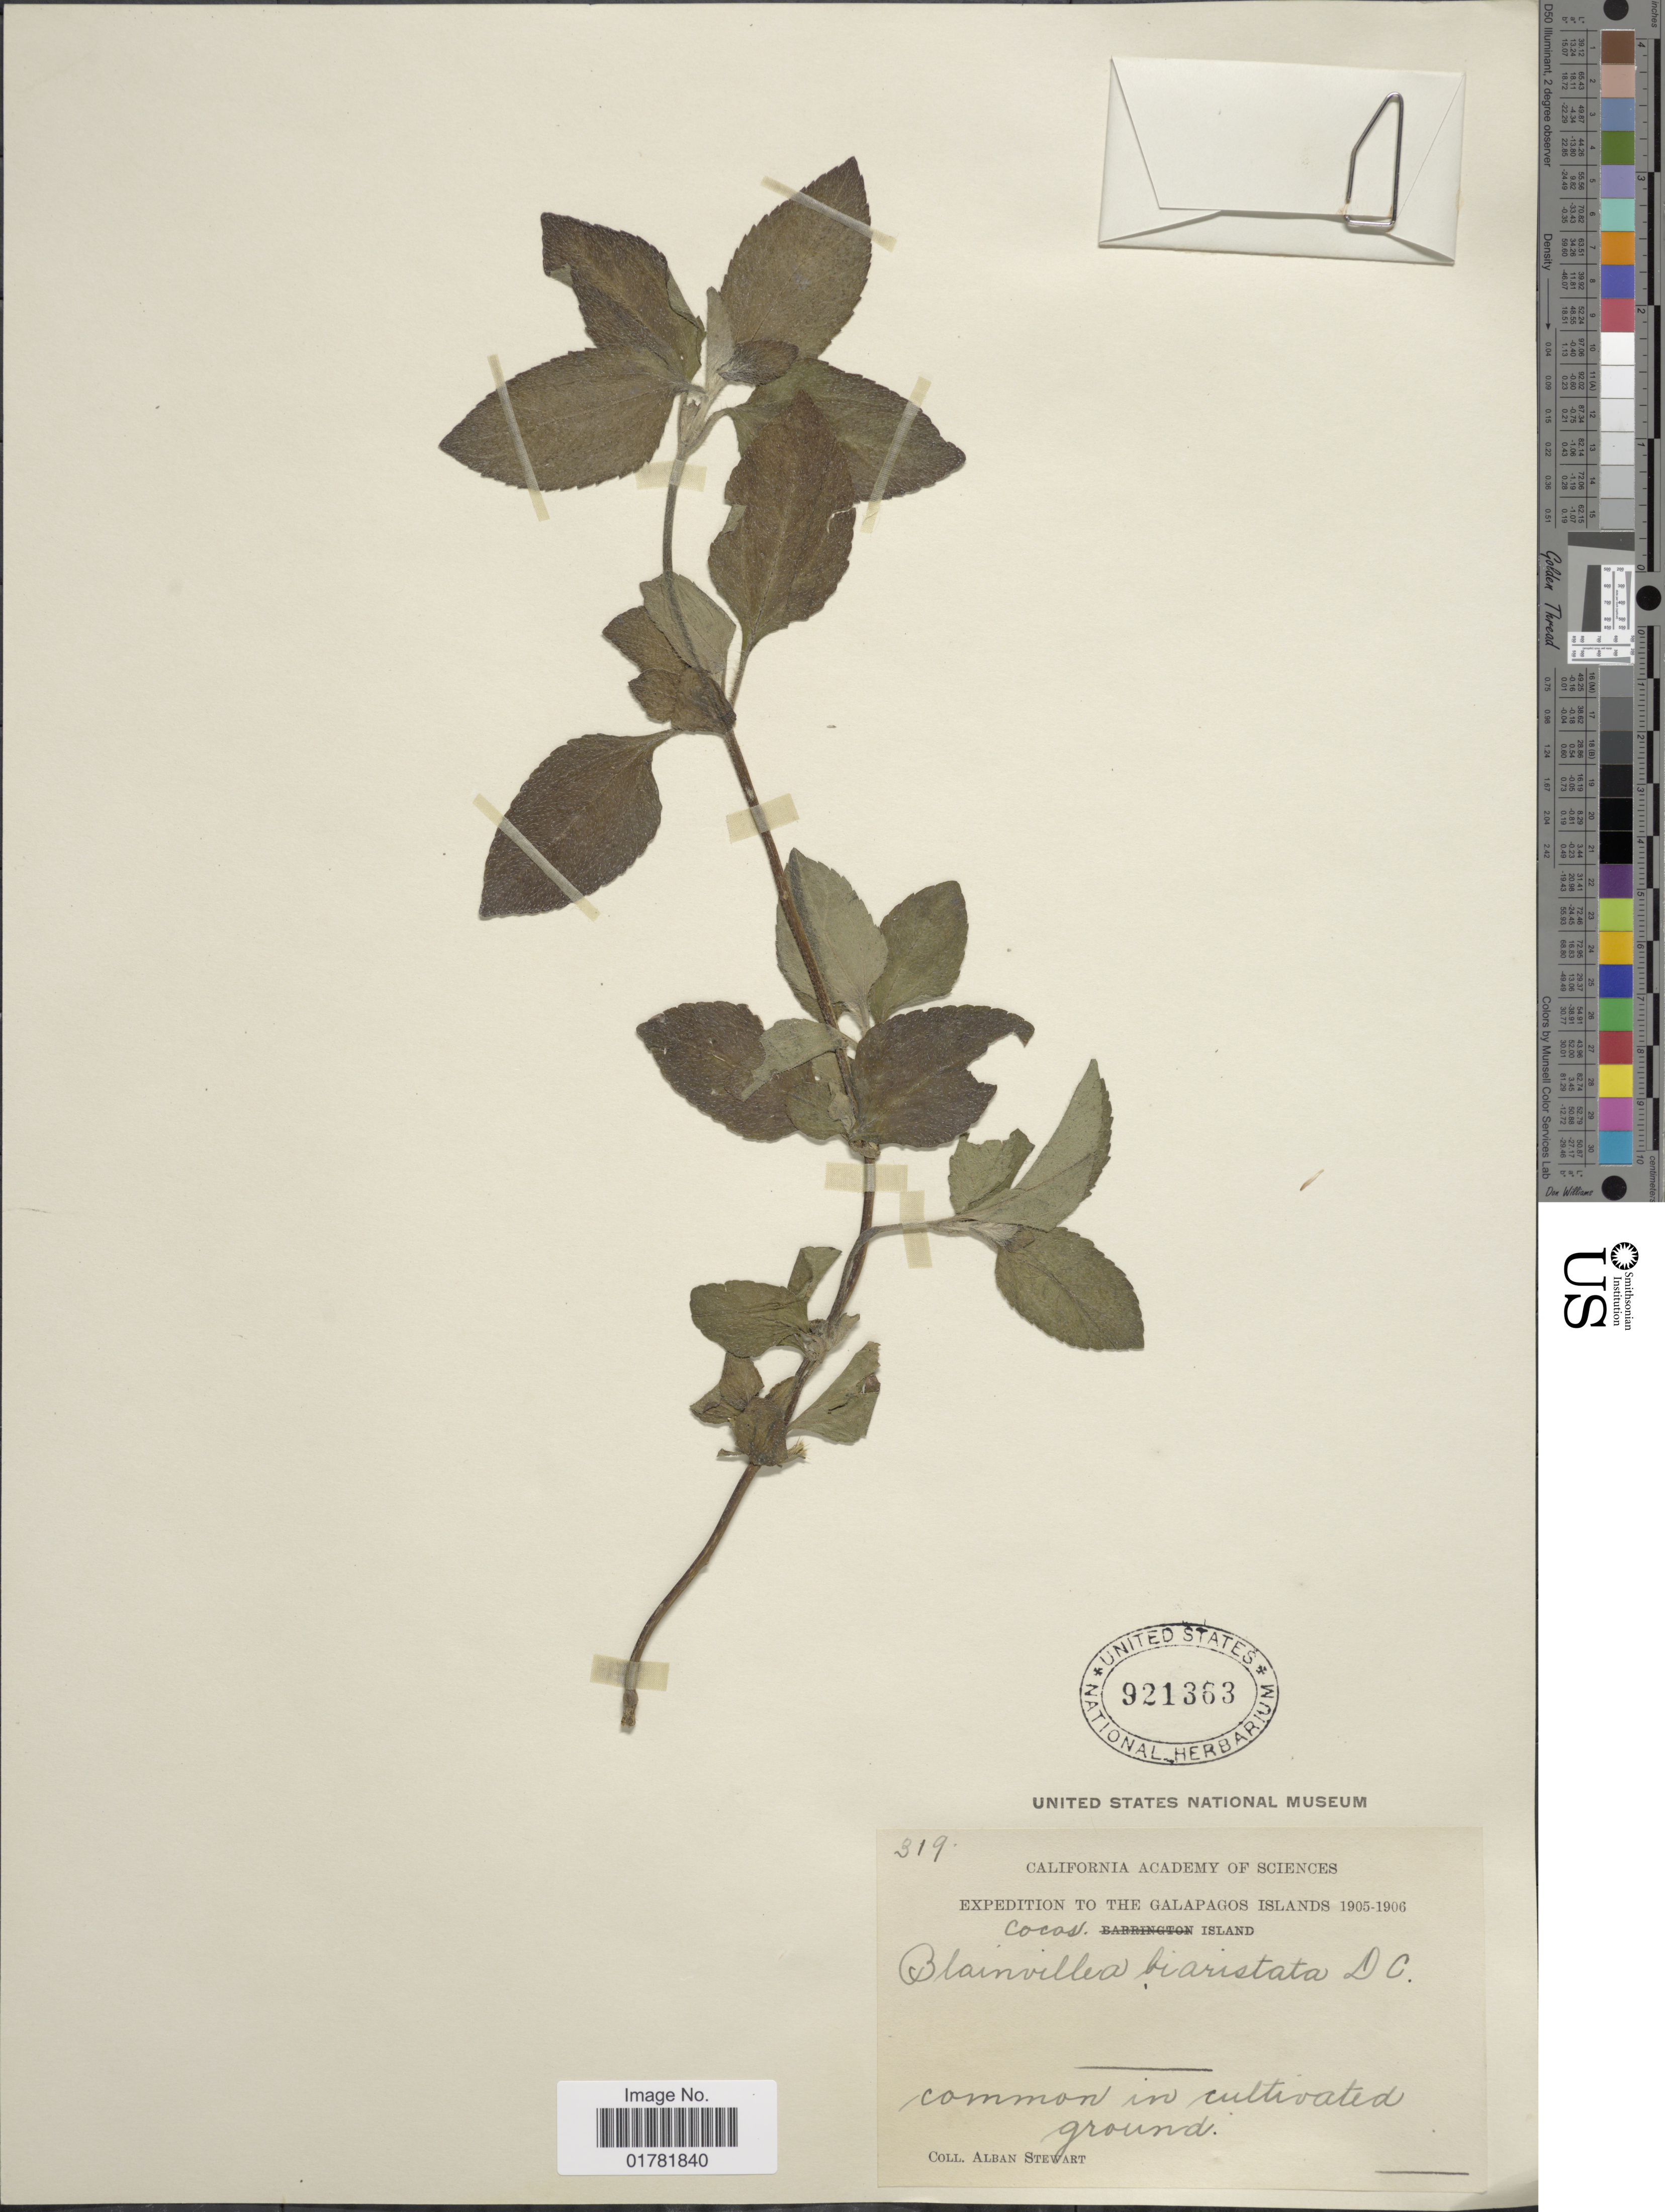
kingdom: Plantae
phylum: Tracheophyta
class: Magnoliopsida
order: Asterales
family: Asteraceae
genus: Synedrella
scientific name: Synedrella nodiflora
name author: (L.) Gaertn.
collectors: A. Stewart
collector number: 319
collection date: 1905/1906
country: Costa Rica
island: Cocos Island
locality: Cocos Island, common in cultivation ground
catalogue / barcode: US 921363